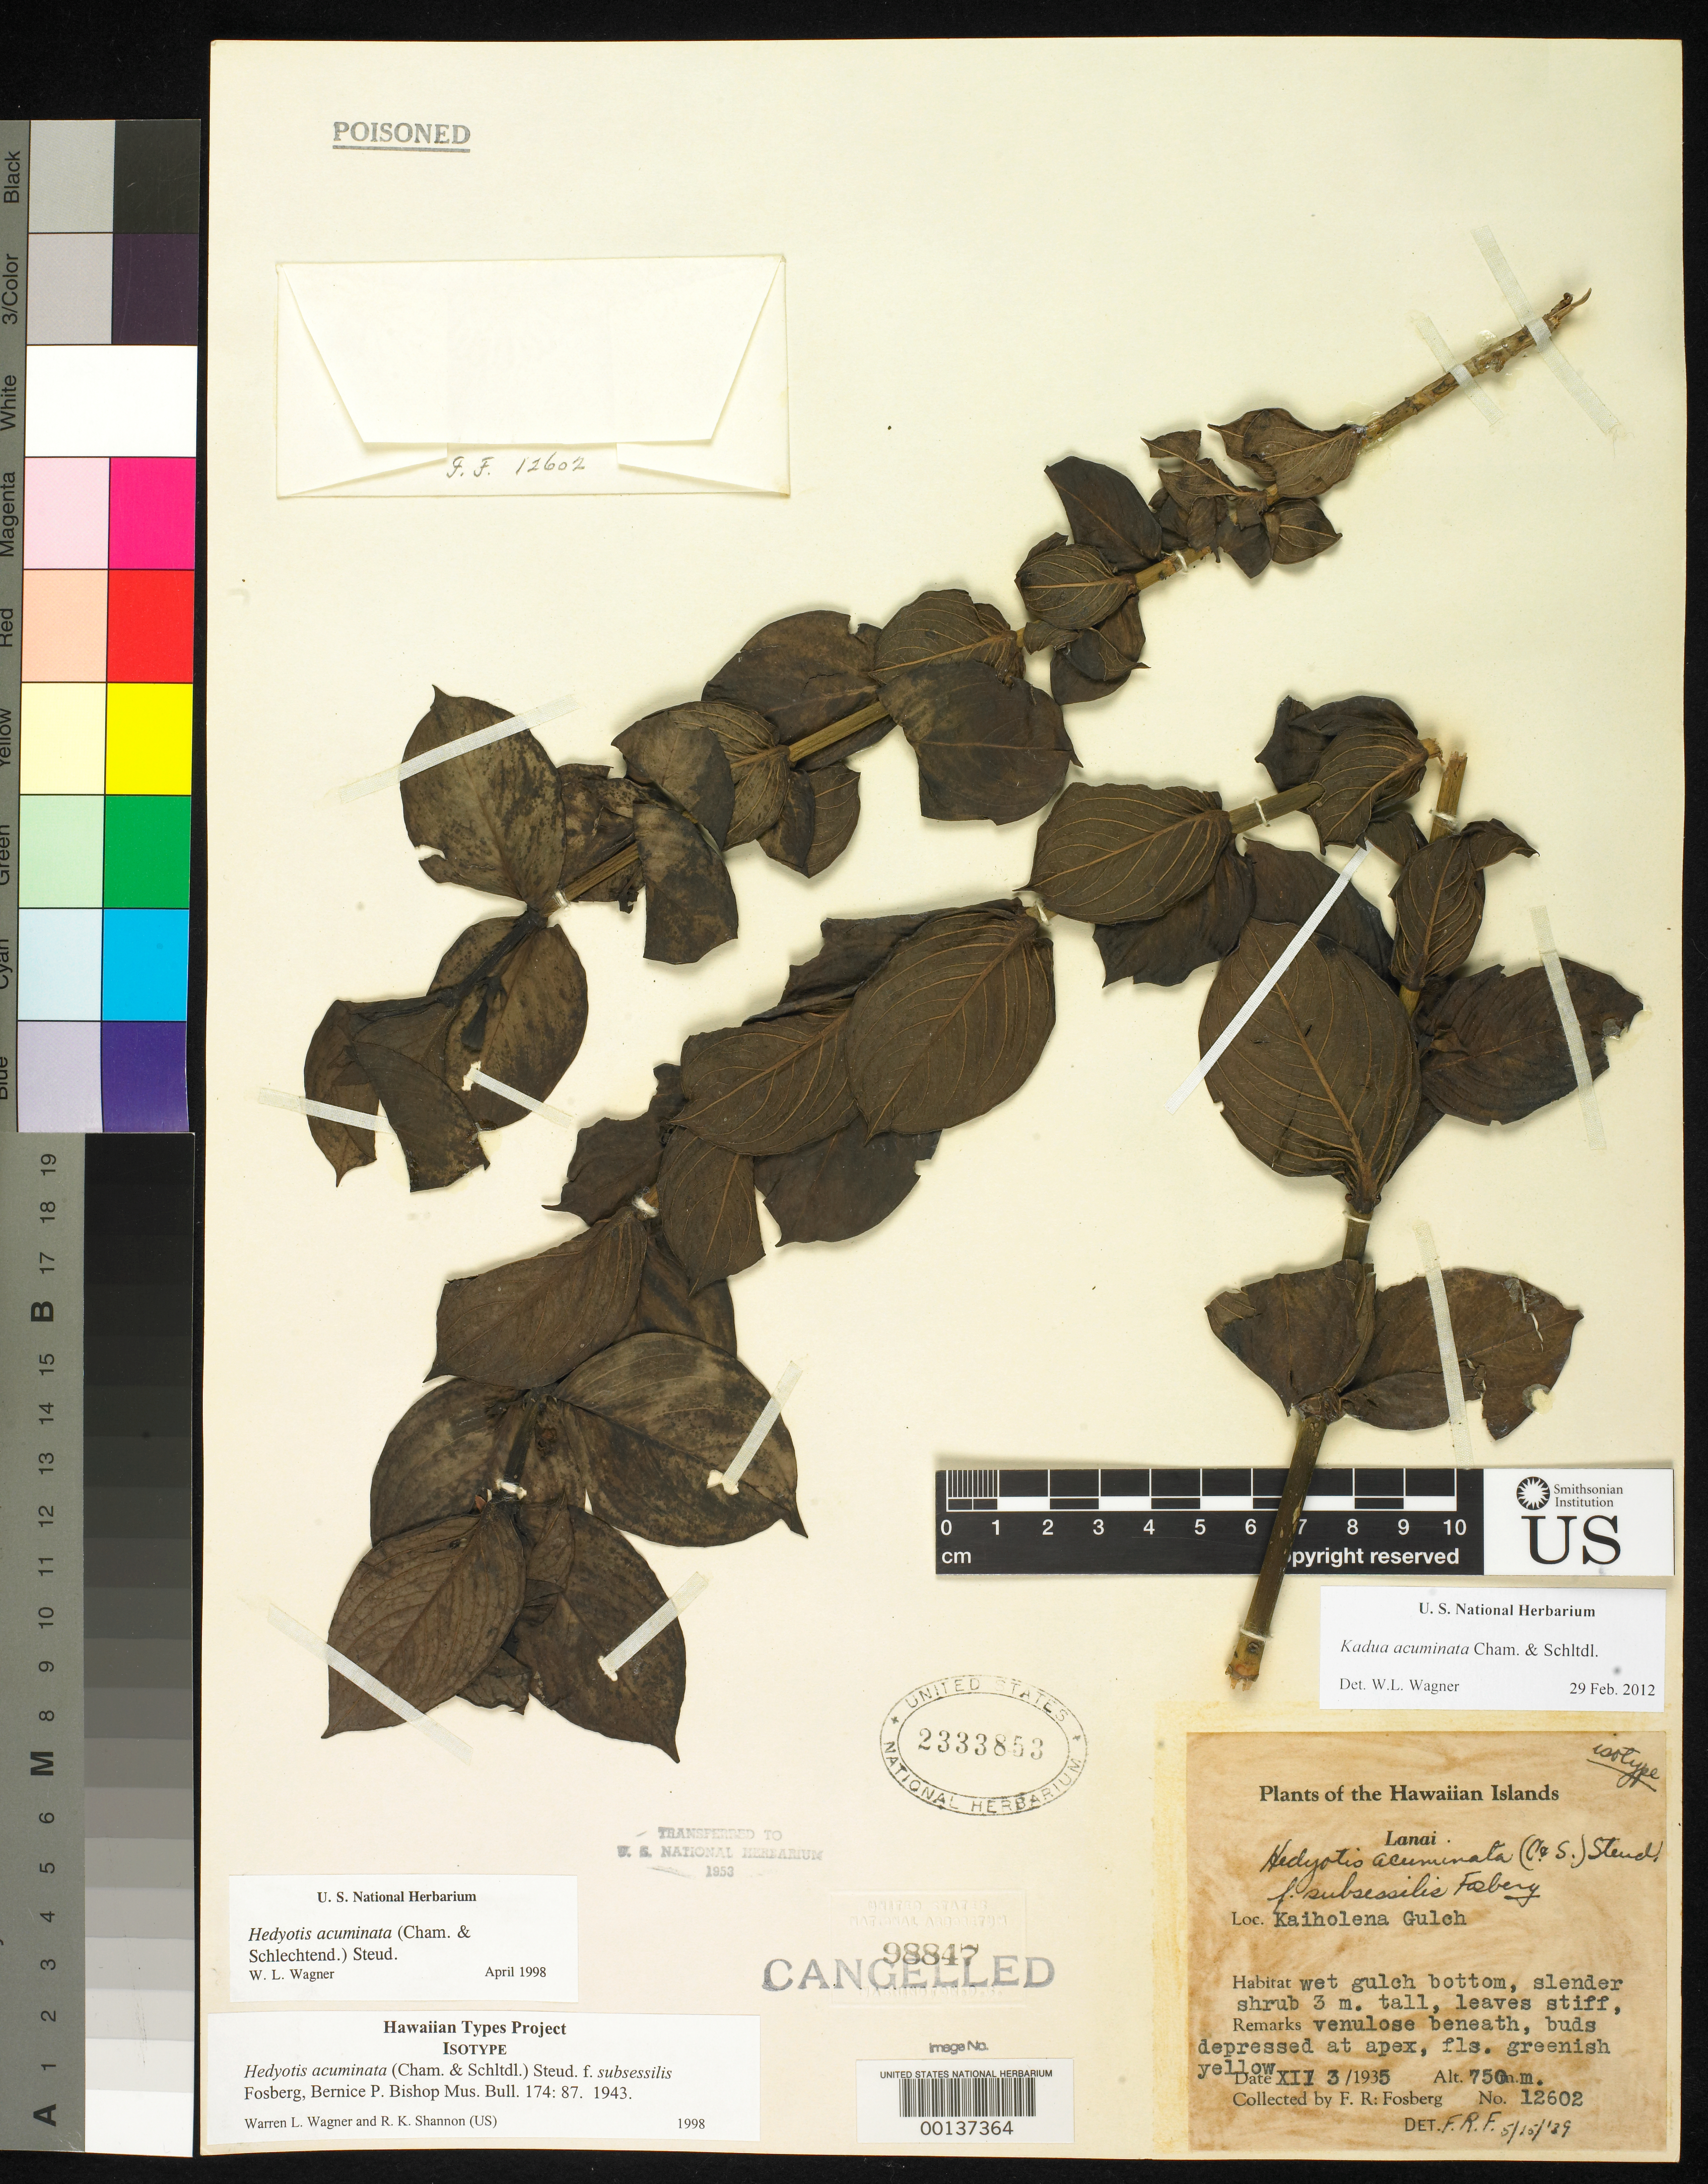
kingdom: Plantae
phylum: Tracheophyta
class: Magnoliopsida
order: Gentianales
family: Rubiaceae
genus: Hedyotis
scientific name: Hedyotis acuminata f. subsessilis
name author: Fosberg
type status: Isotype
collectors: F. R. Fosberg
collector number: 12602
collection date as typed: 03 Dec 1935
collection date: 1935-12-03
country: United States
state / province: Hawaii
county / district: Maui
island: Lana'i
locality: Kaiholena Gulch.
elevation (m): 750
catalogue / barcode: US 2333853